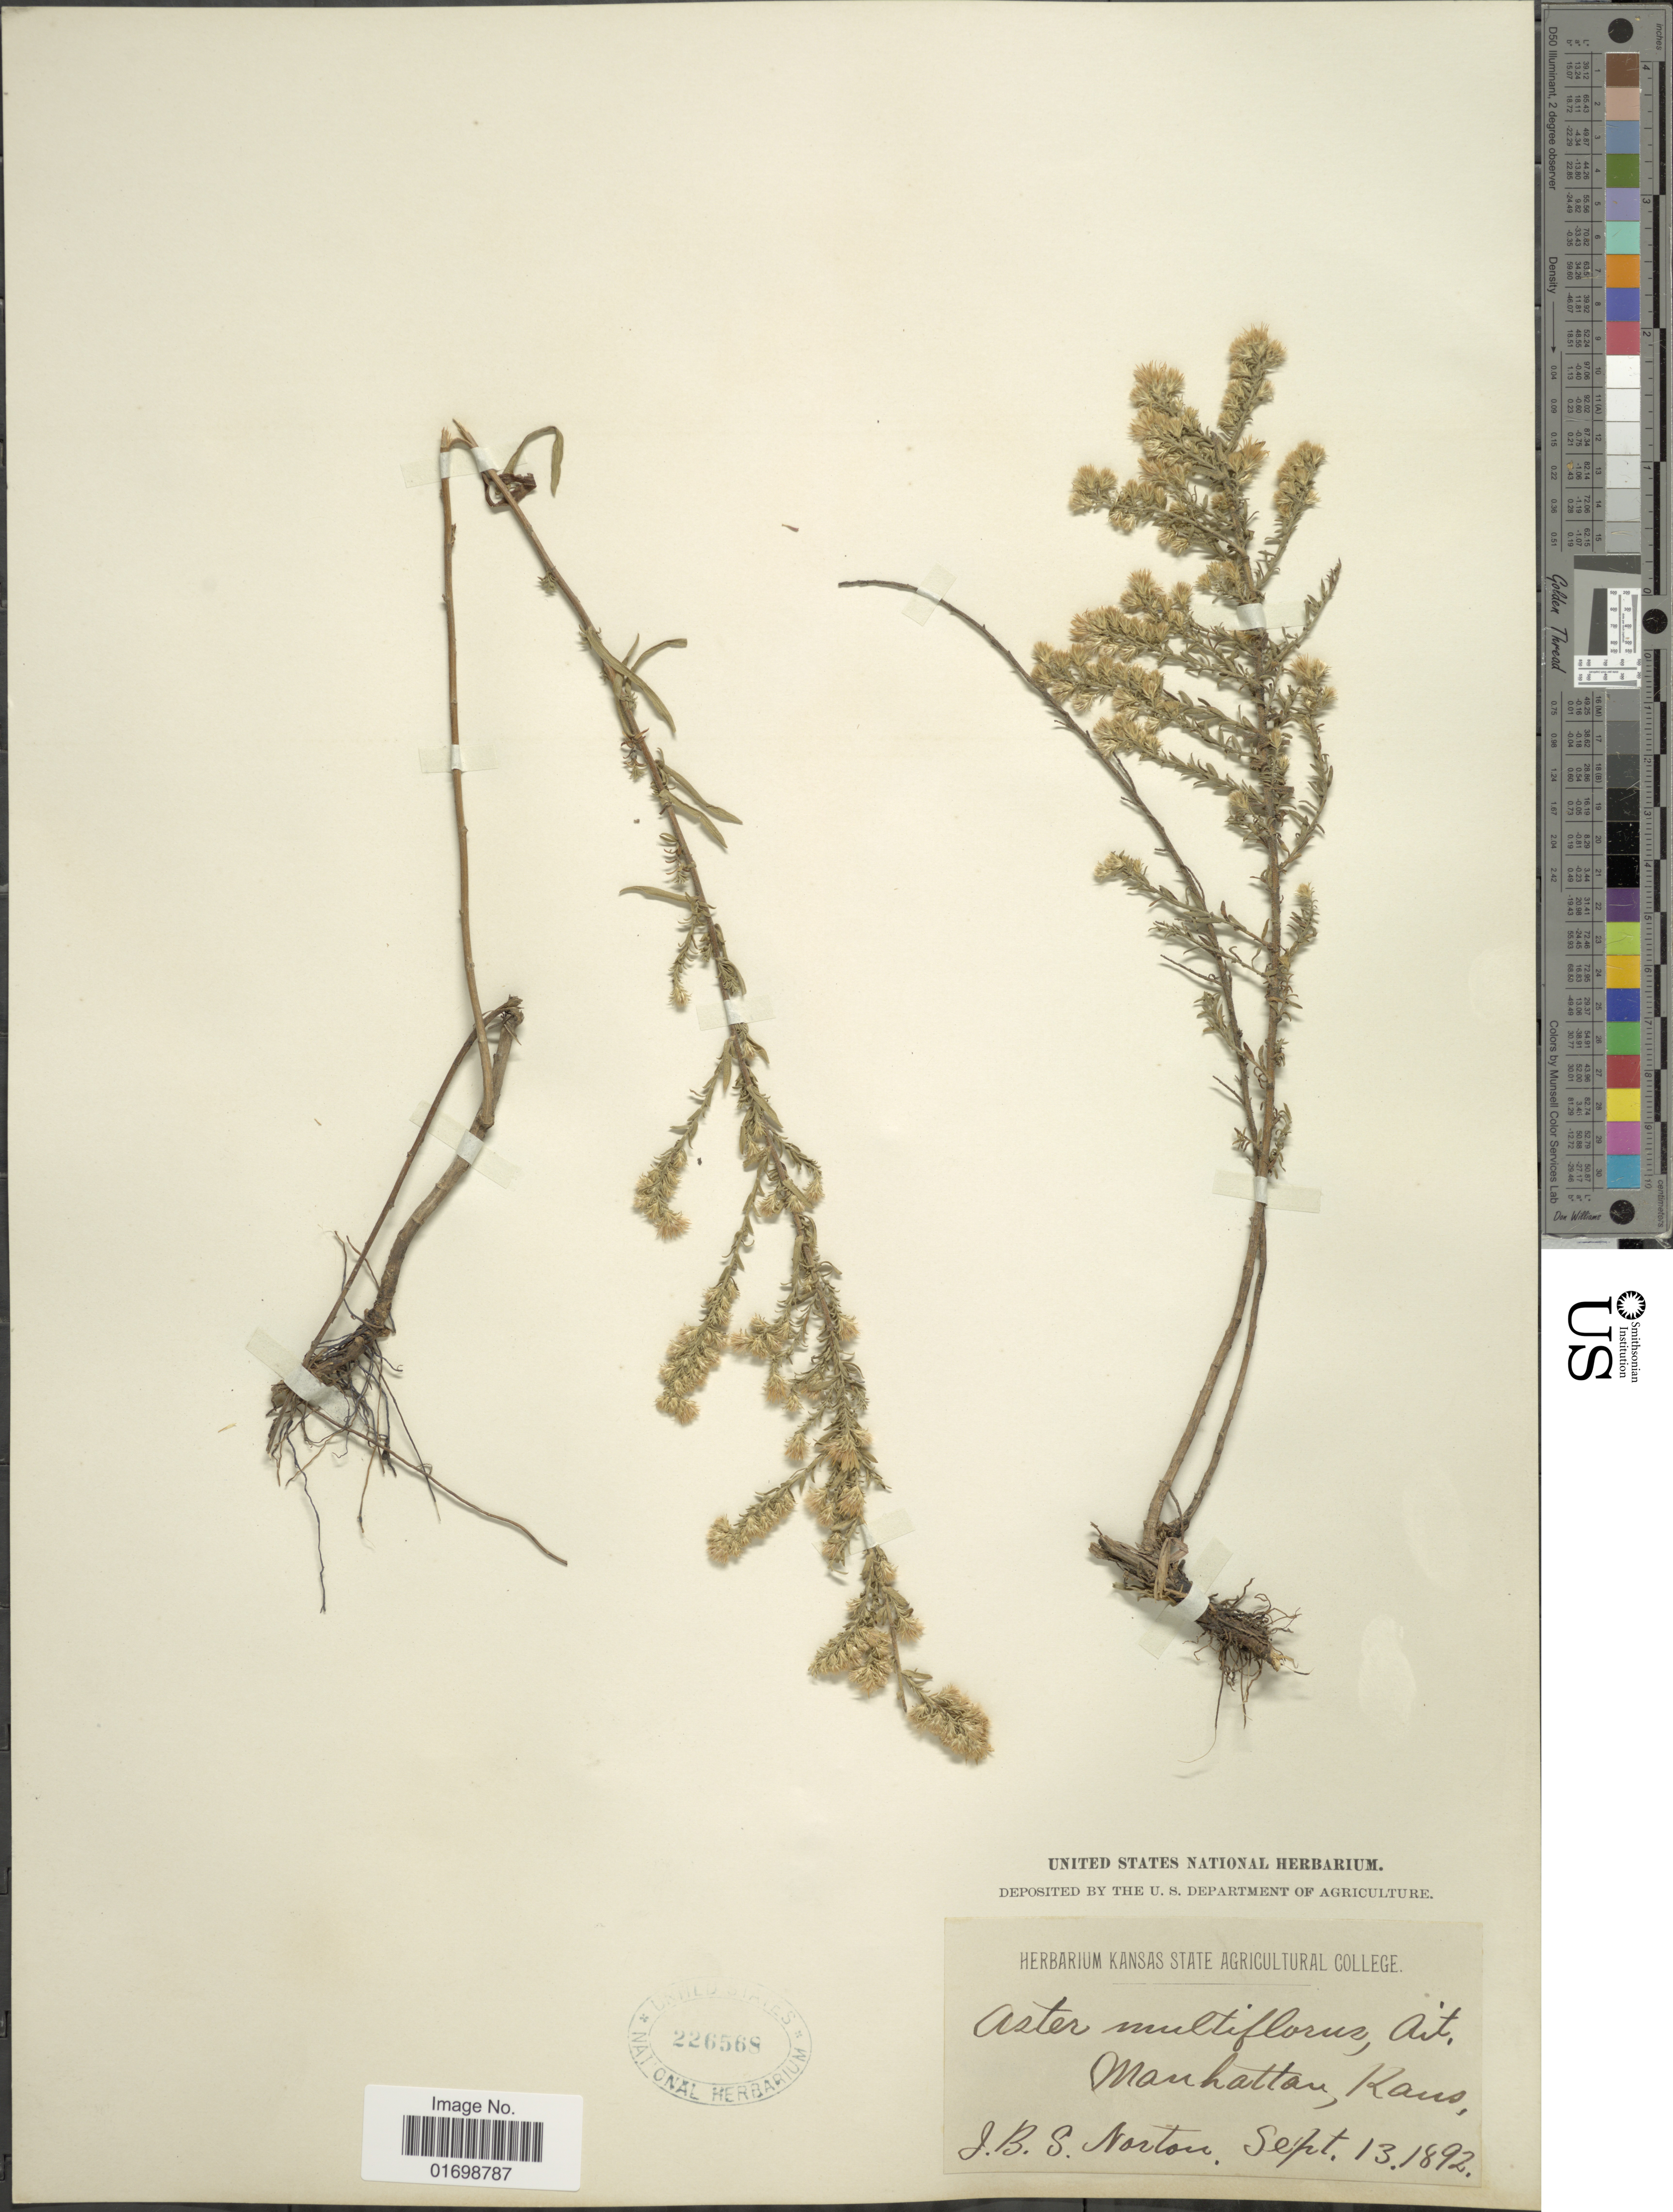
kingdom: Plantae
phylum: Tracheophyta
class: Magnoliopsida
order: Asterales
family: Asteraceae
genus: Symphyotrichum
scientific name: Symphyotrichum ericoides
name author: (L.) G.L. Nesom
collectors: J. B. S. Norton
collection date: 1892-09-13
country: United States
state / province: Kansas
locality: Manhattan.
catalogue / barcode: US 226568